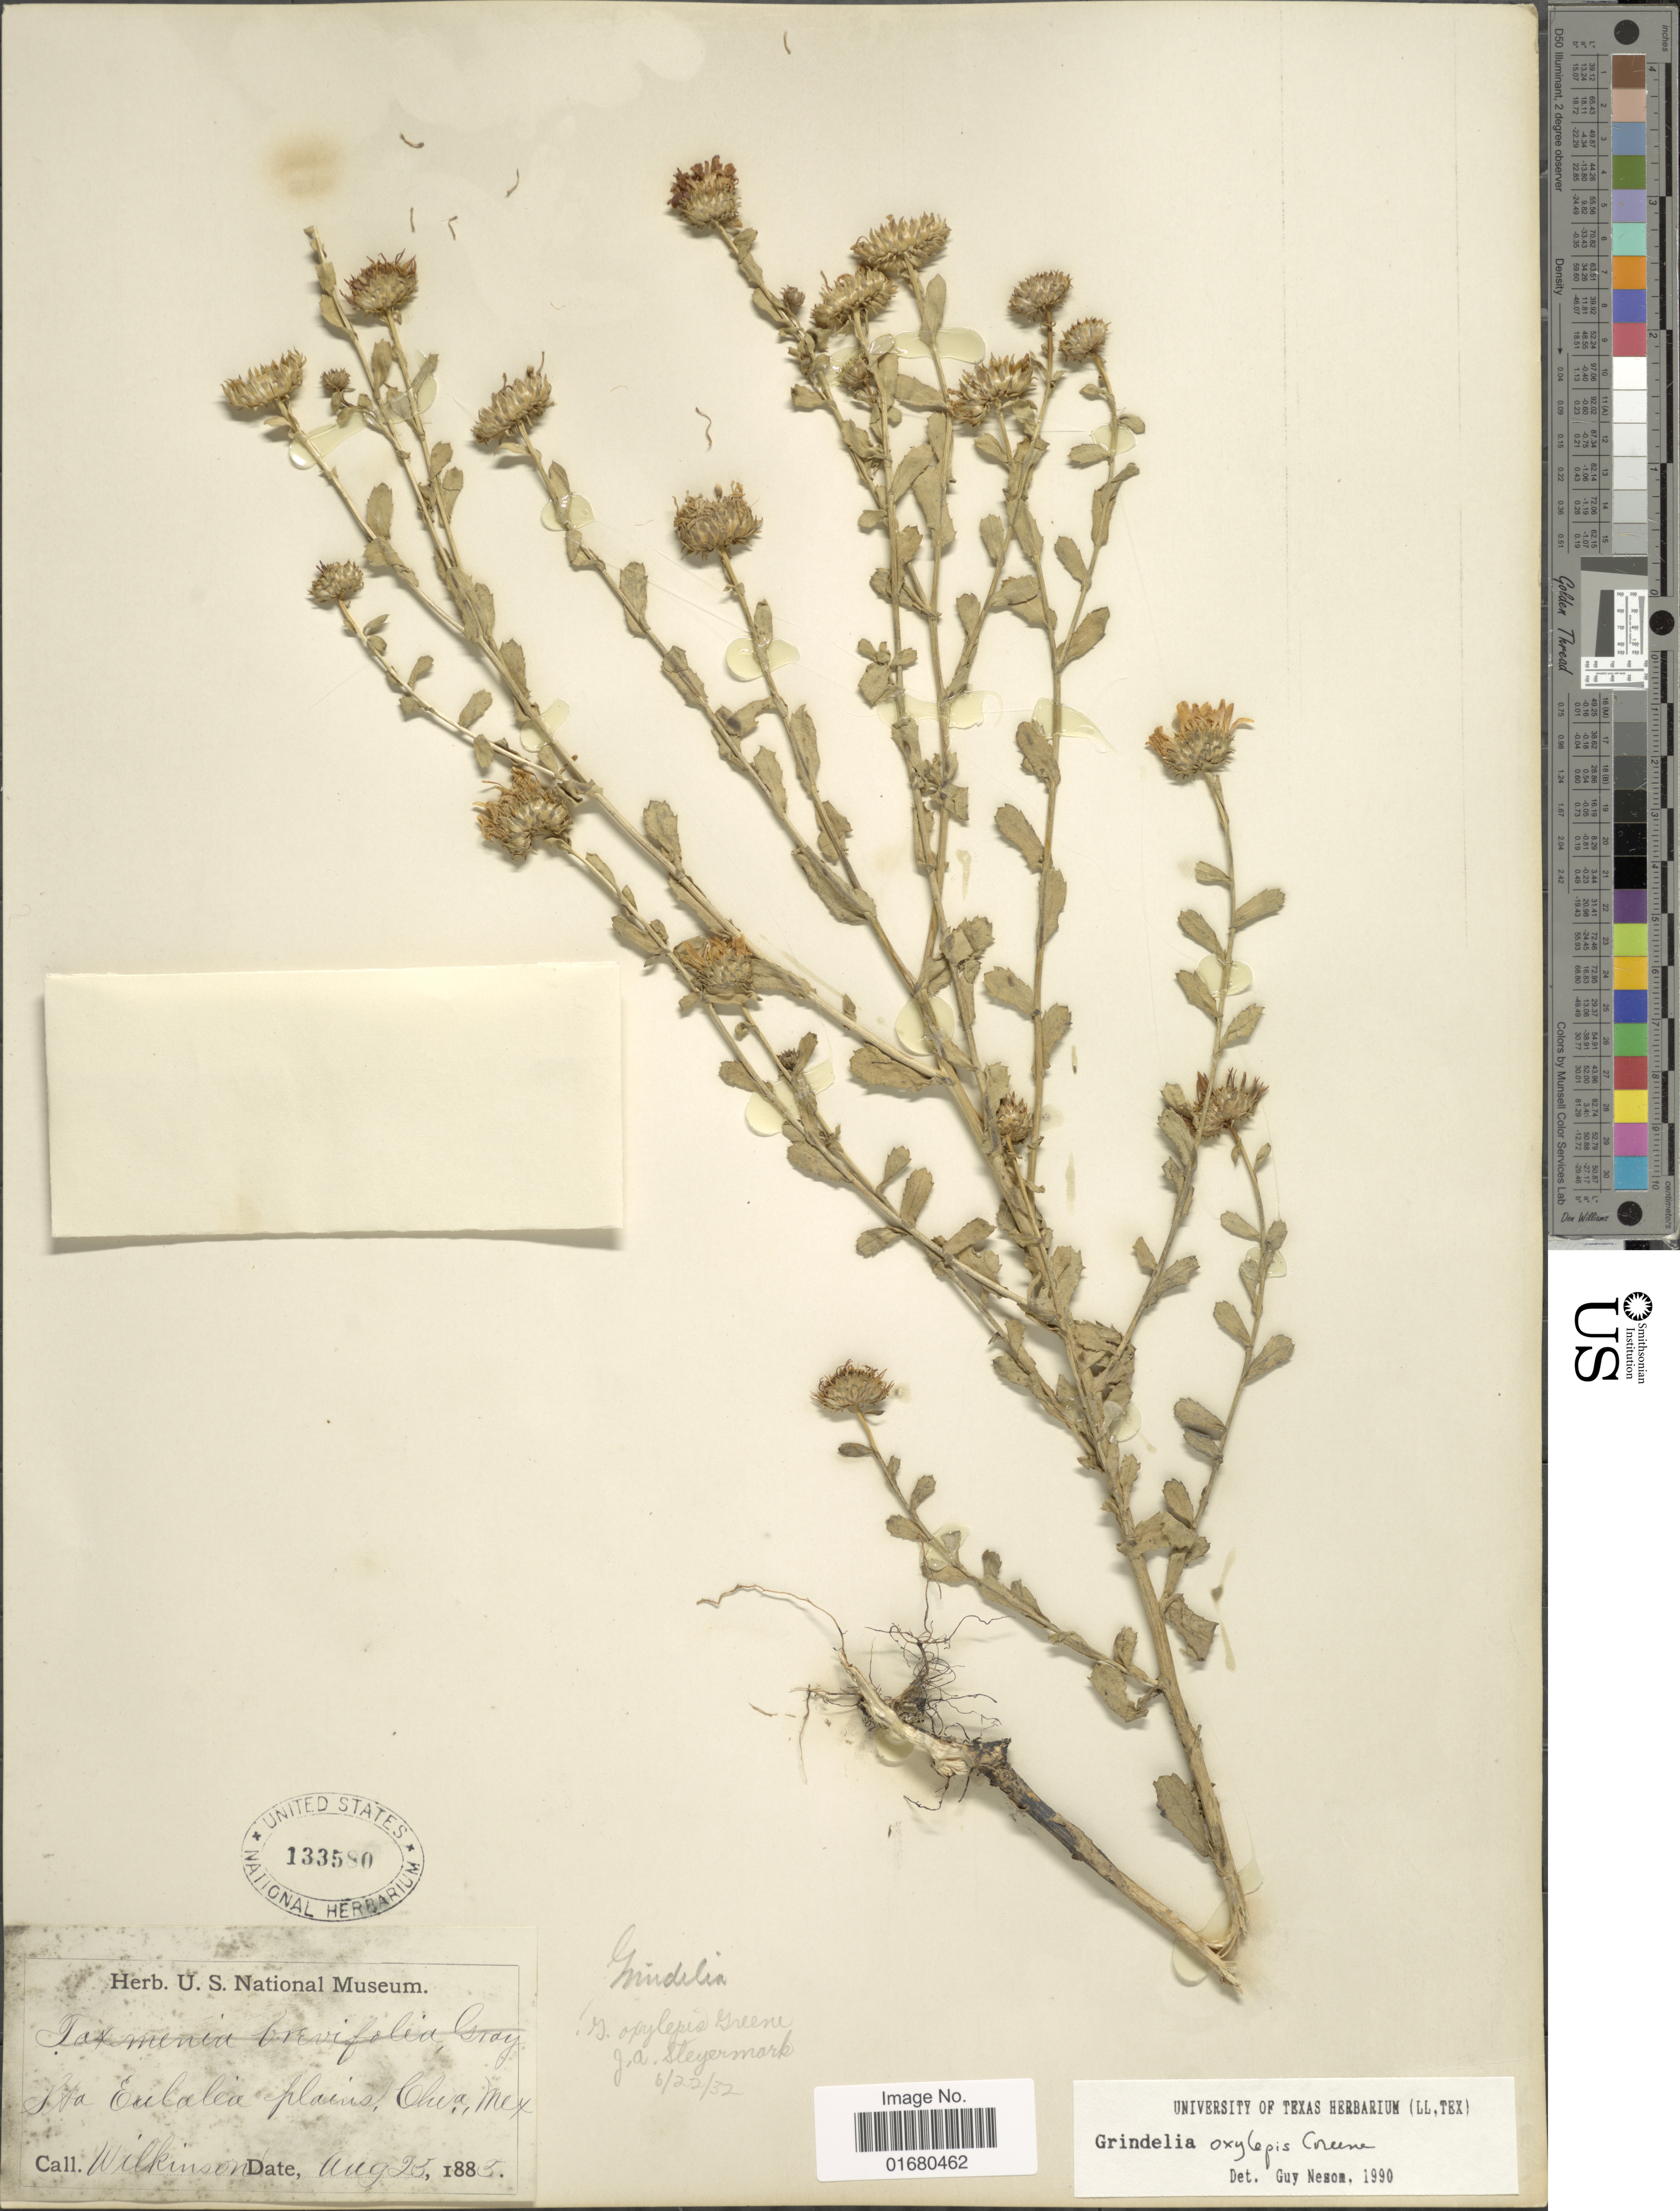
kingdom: Plantae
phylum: Tracheophyta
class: Magnoliopsida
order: Asterales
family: Asteraceae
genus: Grindelia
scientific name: Grindelia oxylepis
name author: Greene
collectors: Wilkinson, --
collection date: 1885-08-23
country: Mexico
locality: Sta Eulalia plains, Chia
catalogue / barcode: US 133580